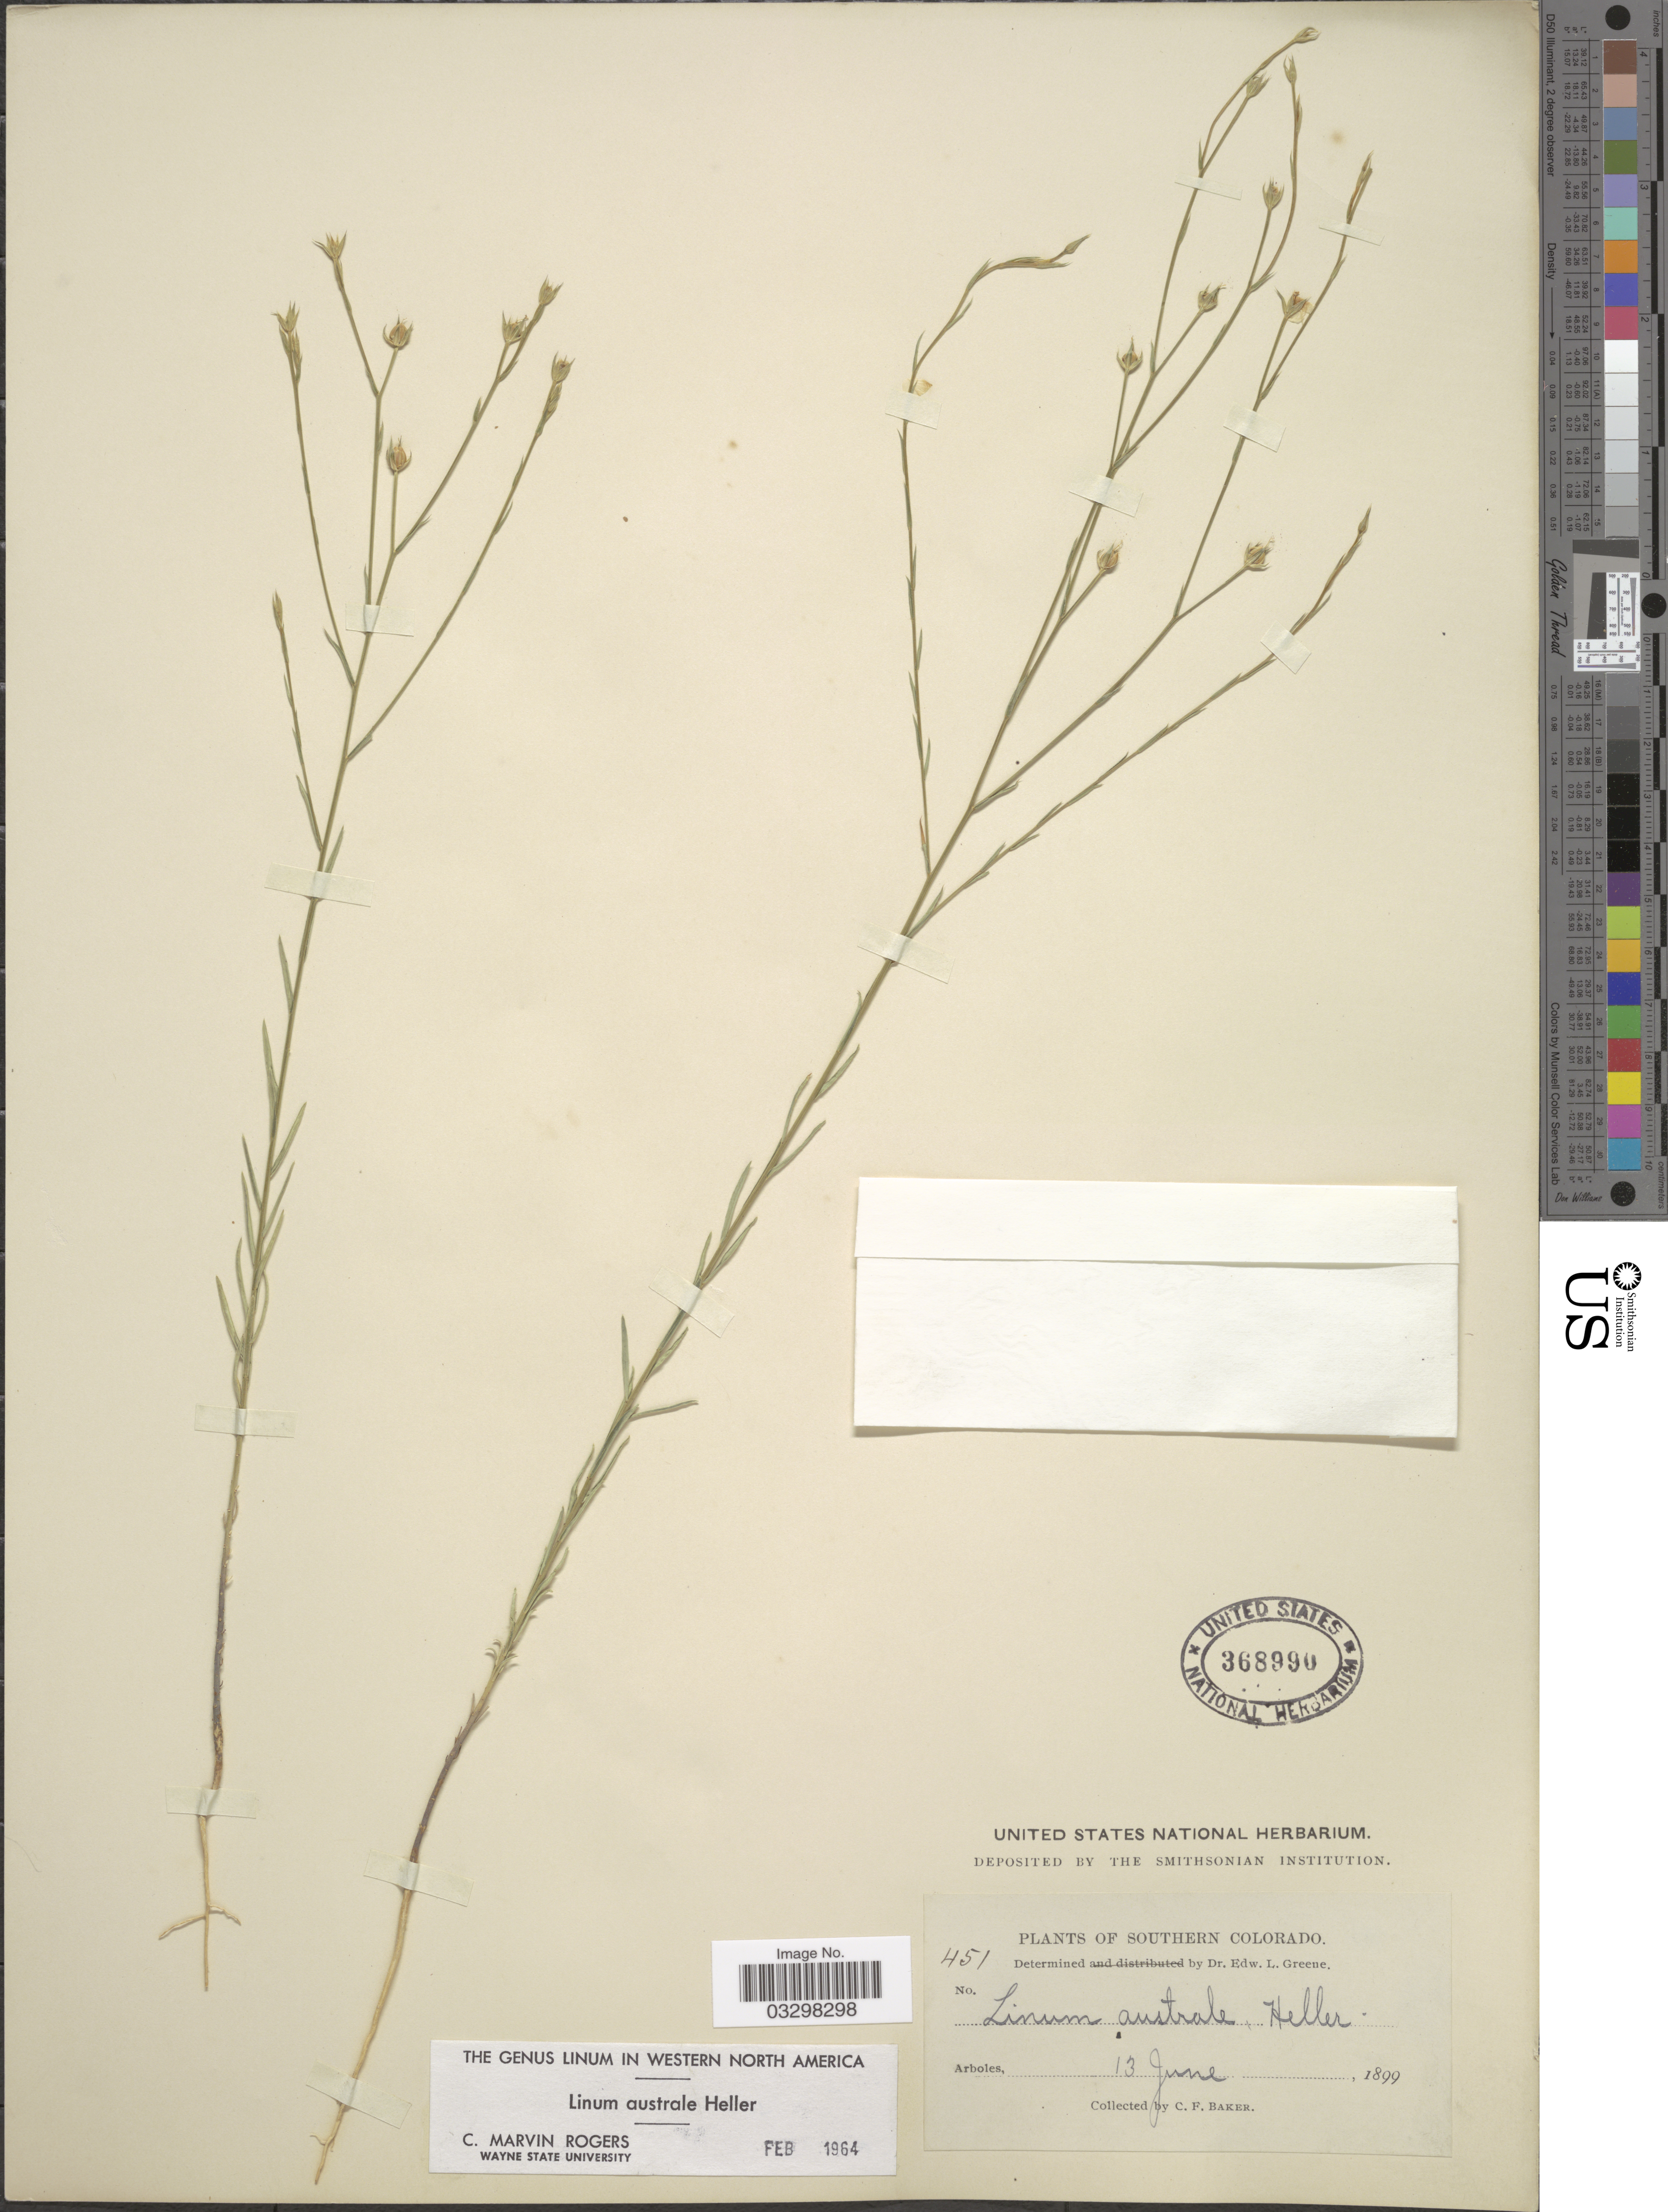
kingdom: Plantae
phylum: Tracheophyta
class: Magnoliopsida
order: Malpighiales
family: Linaceae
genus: Linum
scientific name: Linum australe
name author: A. Heller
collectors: C. F. Baker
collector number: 451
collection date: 1899-06-13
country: United States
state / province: Colorado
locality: Southern Colorado. Arboles.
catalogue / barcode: US 368990